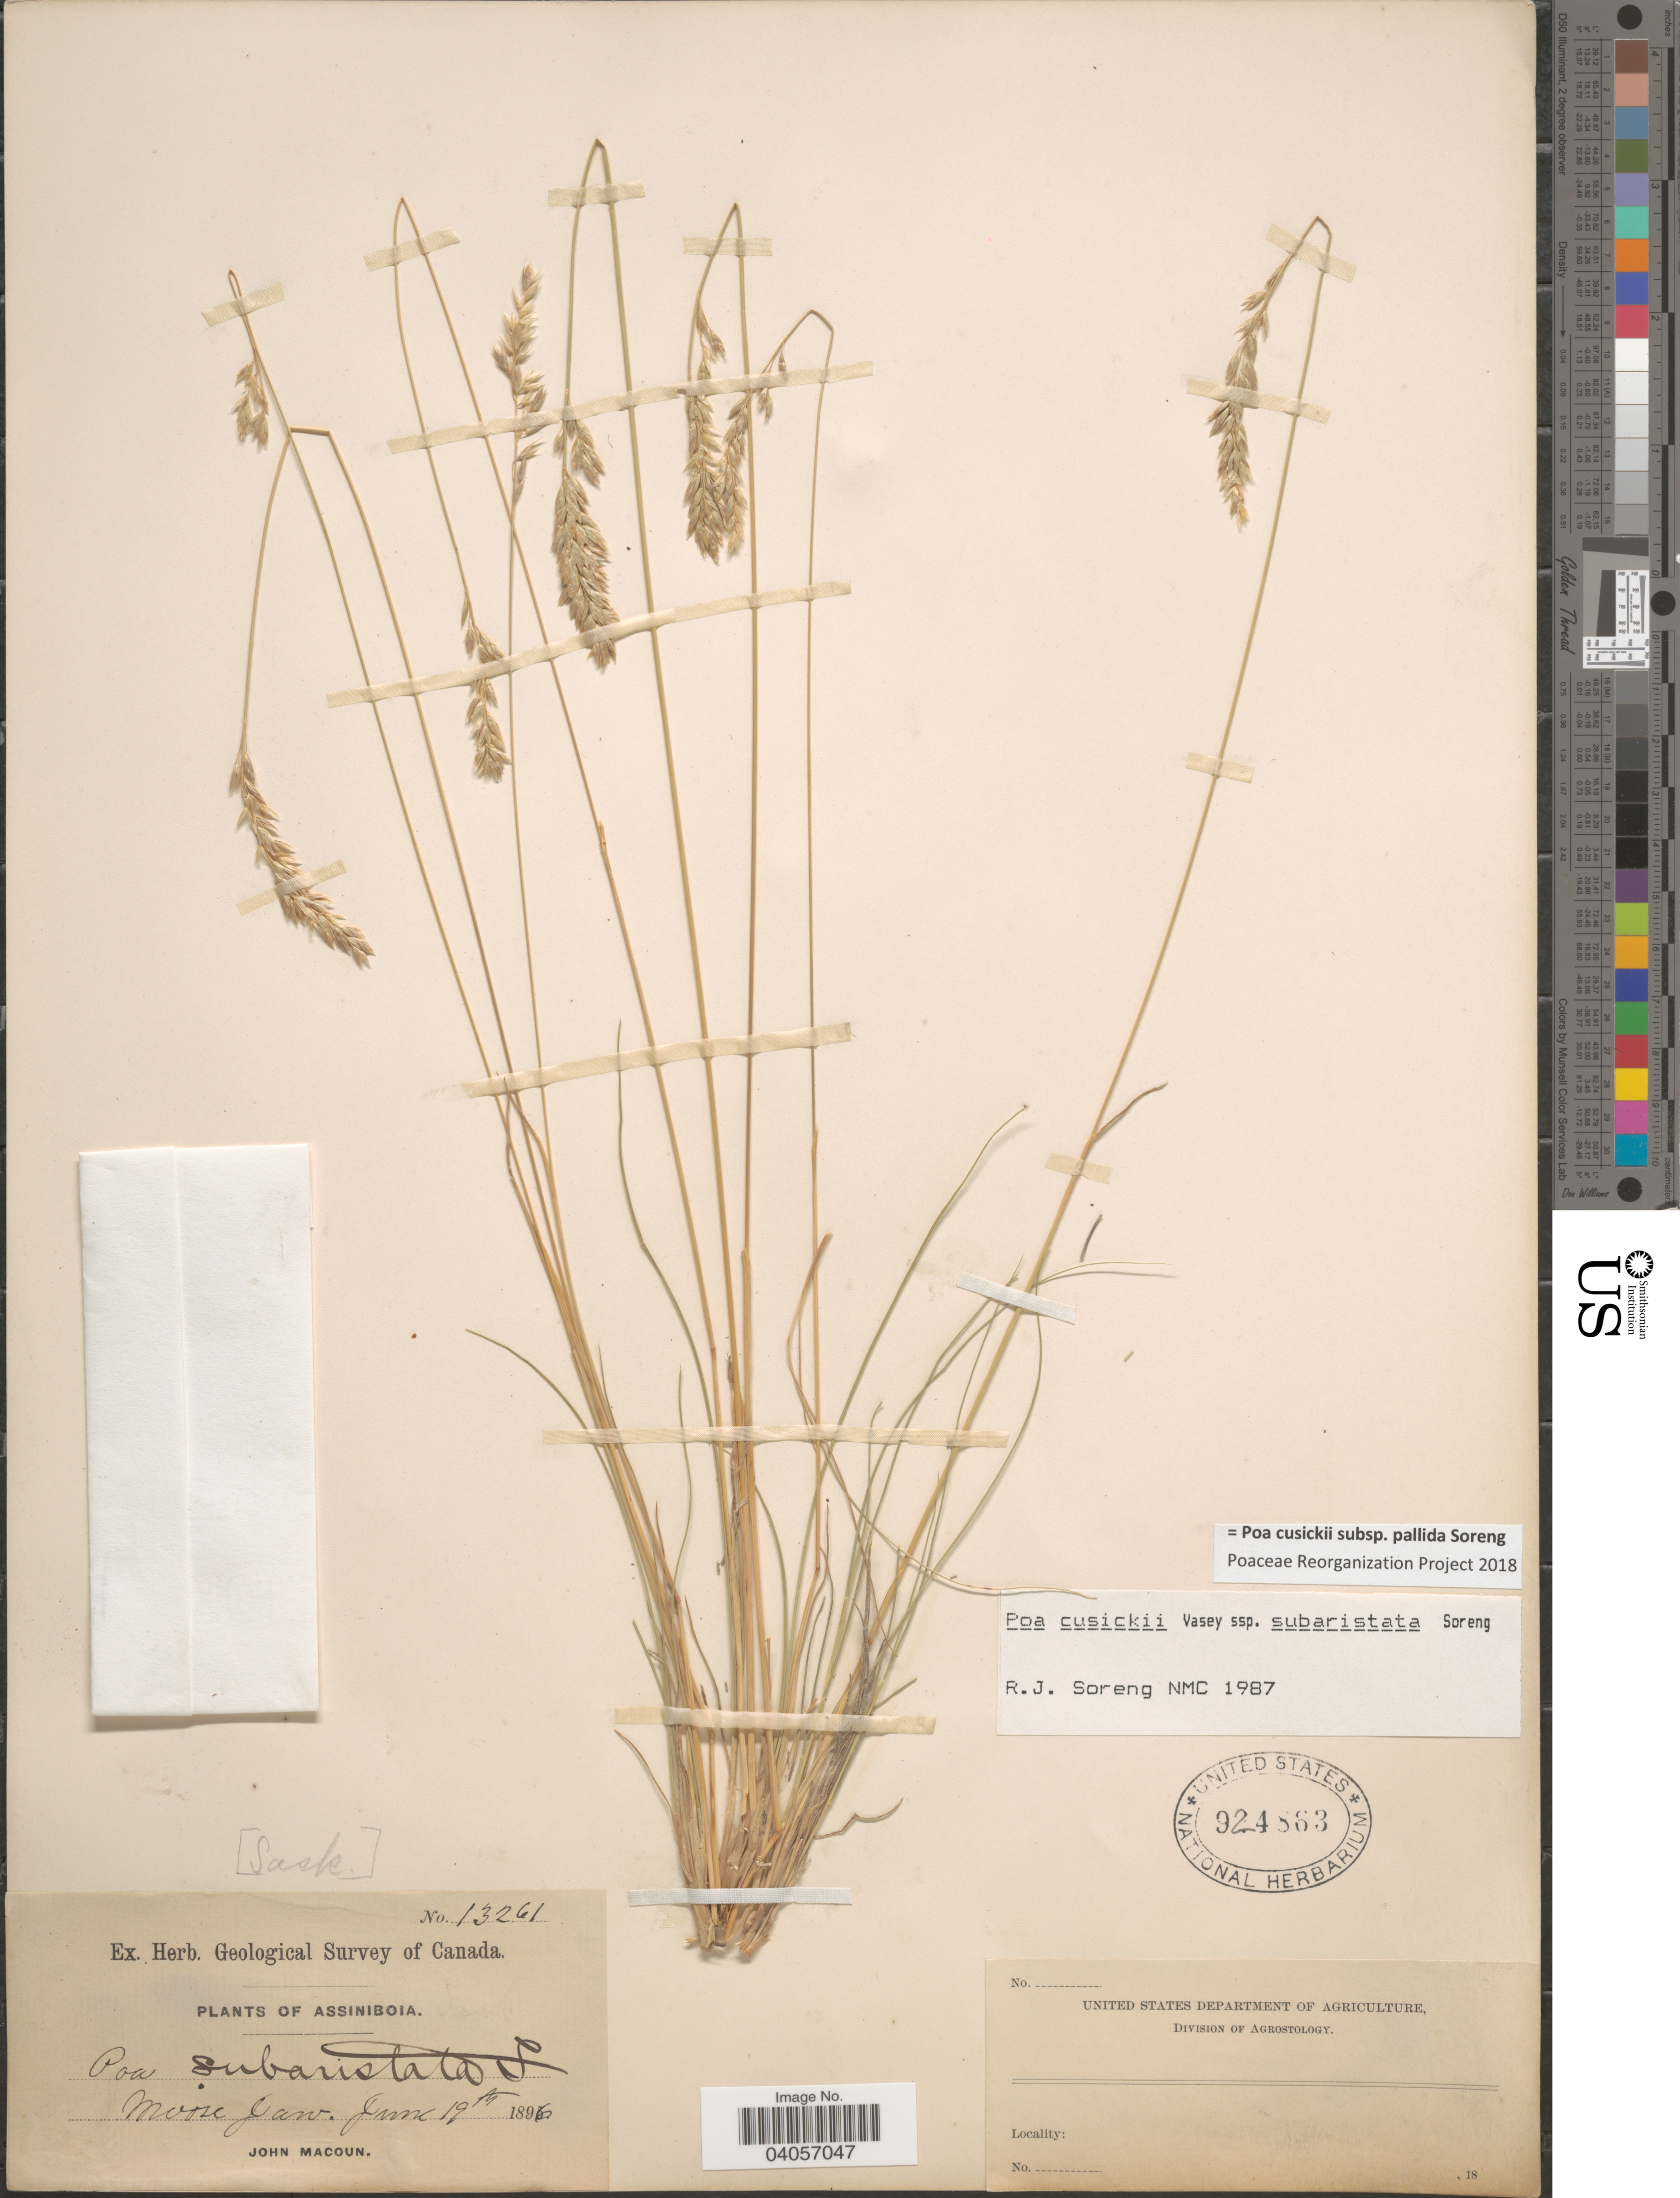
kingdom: Plantae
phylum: Tracheophyta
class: Liliopsida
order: Poales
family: Poaceae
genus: Poa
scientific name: Poa cusickii subsp. pallida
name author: Soreng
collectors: J. Macoun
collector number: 13261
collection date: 1896-06-19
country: Canada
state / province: Saskatchewan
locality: Assiniboia. Moose Jaw.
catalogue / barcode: US 924863